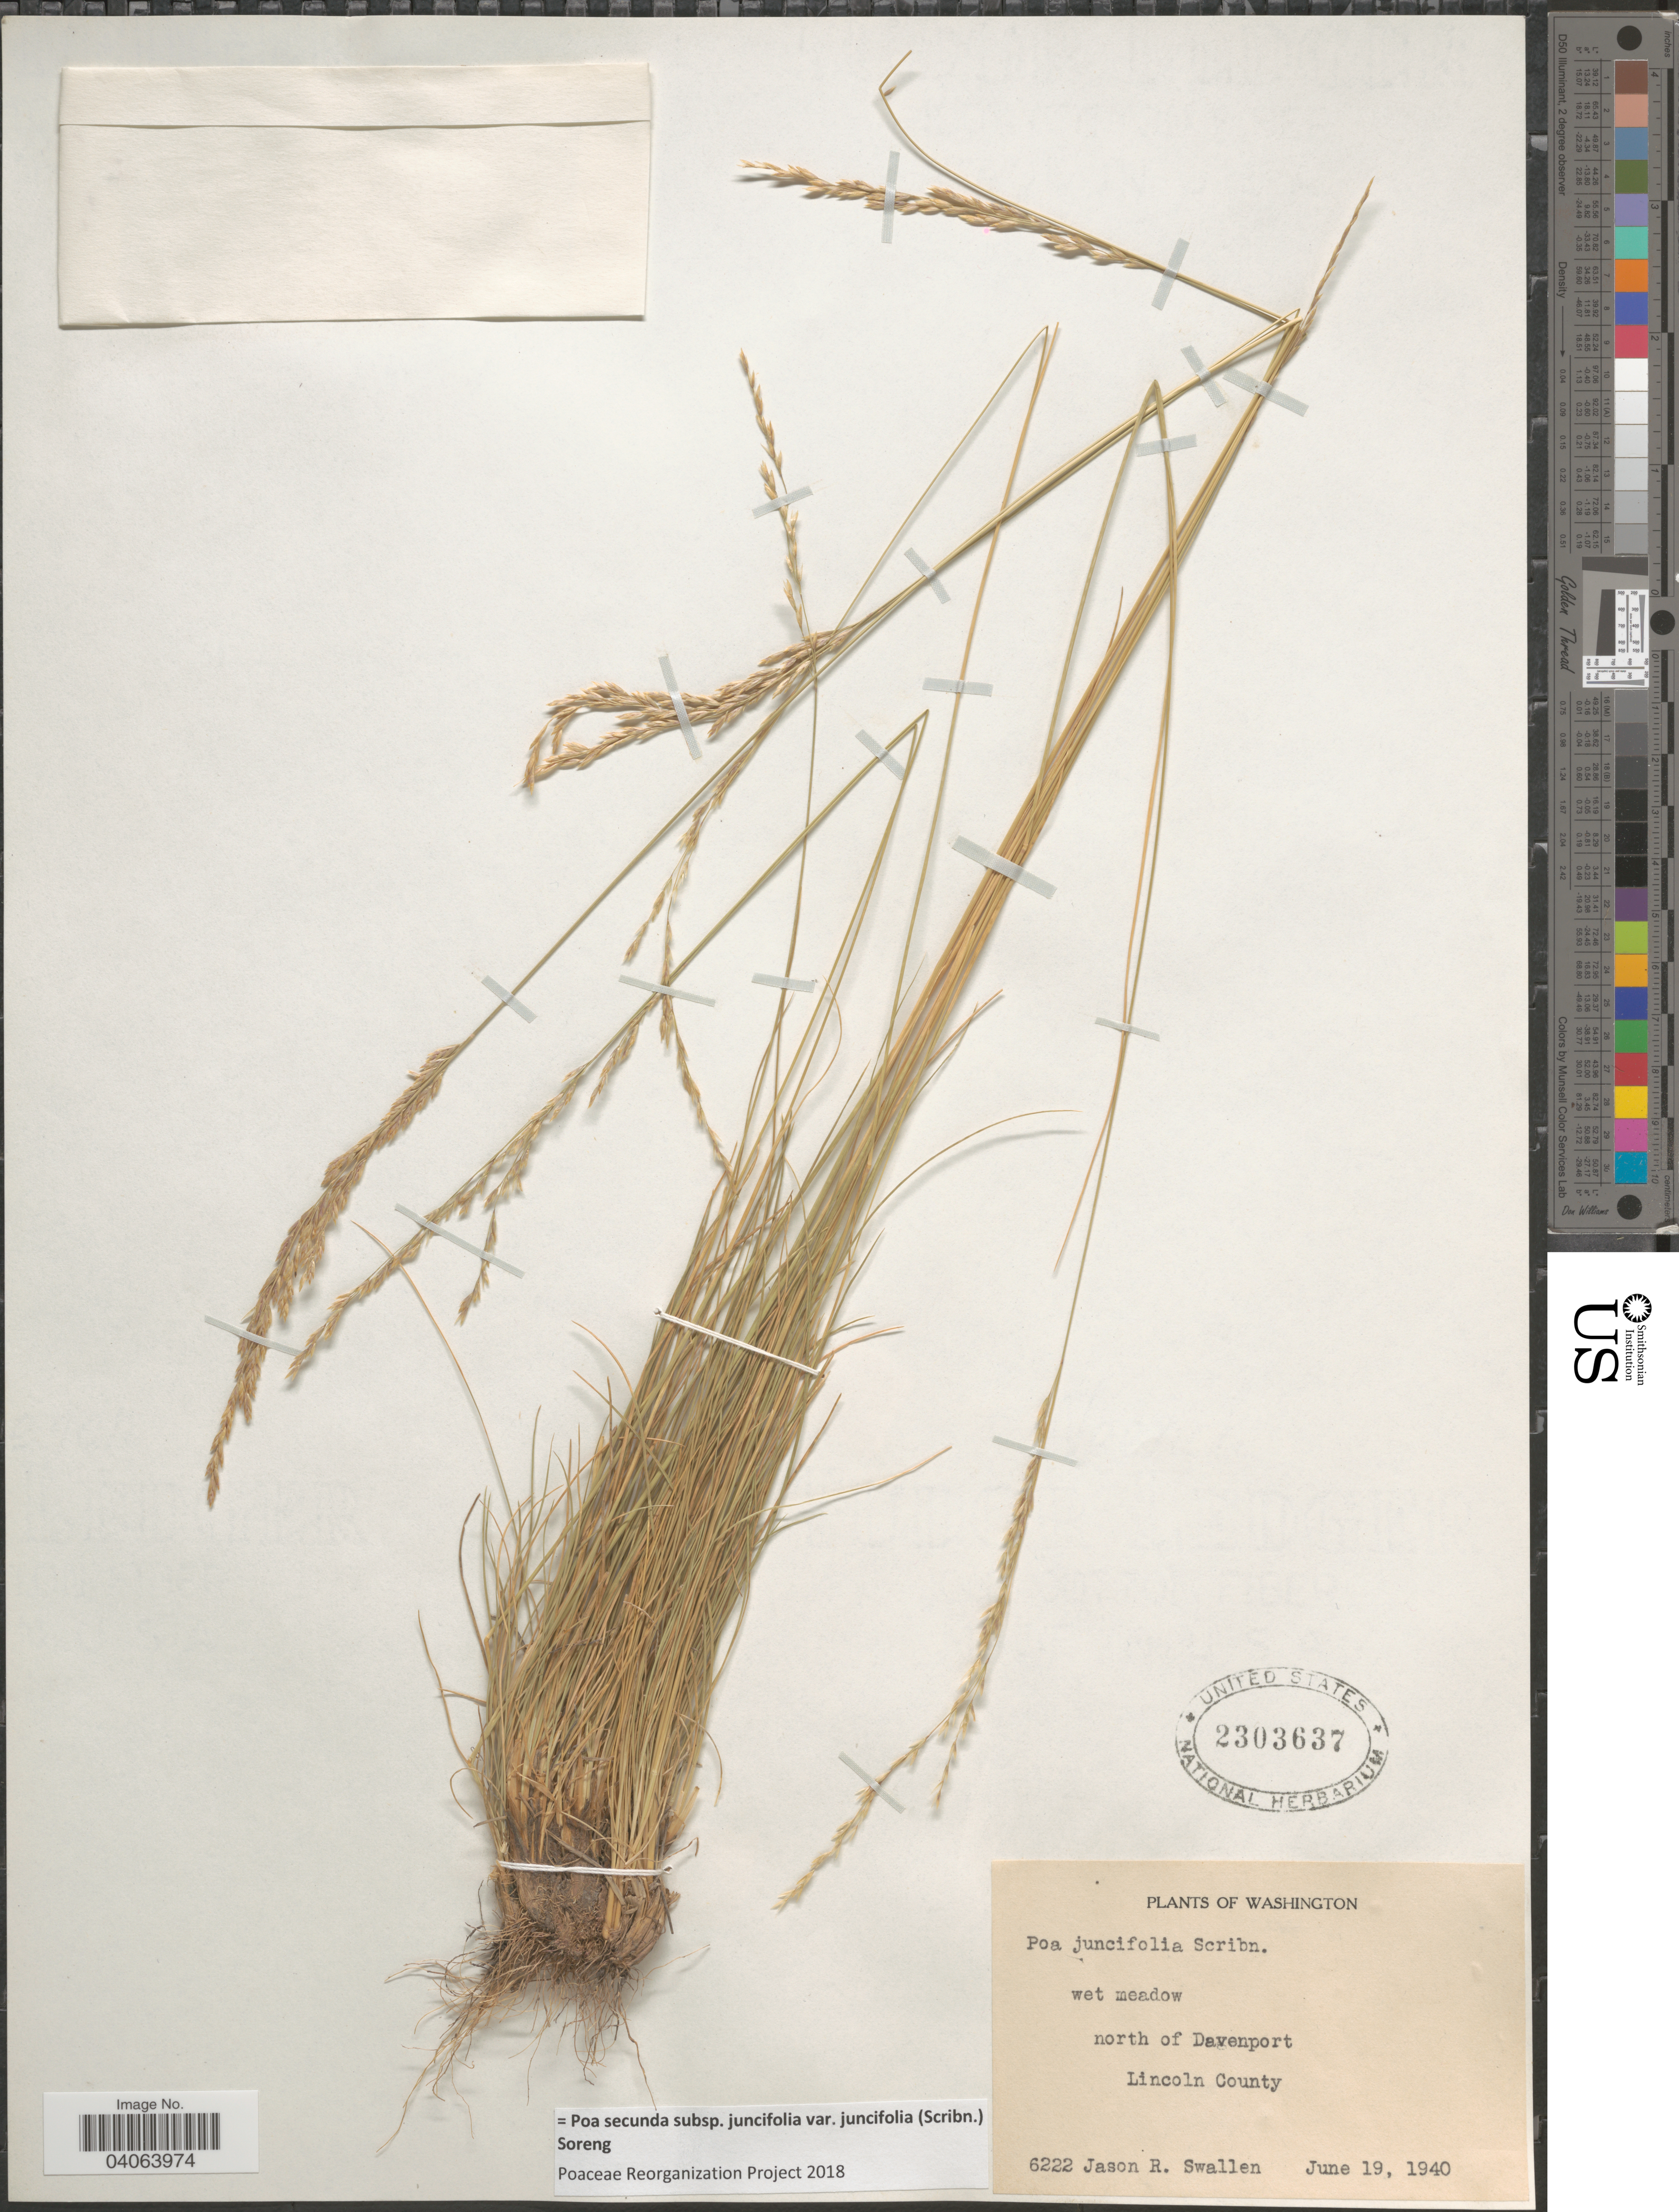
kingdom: Plantae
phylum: Tracheophyta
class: Liliopsida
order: Poales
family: Poaceae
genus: Poa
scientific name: Poa secunda subsp. juncifolia var. juncifolia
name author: (Scribn.) Soreng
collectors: J. R. Swallen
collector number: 6222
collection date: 1940-06-19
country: United States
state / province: Washington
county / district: Lincoln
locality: North of Davenport. Lincoln County.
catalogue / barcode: US 2303637